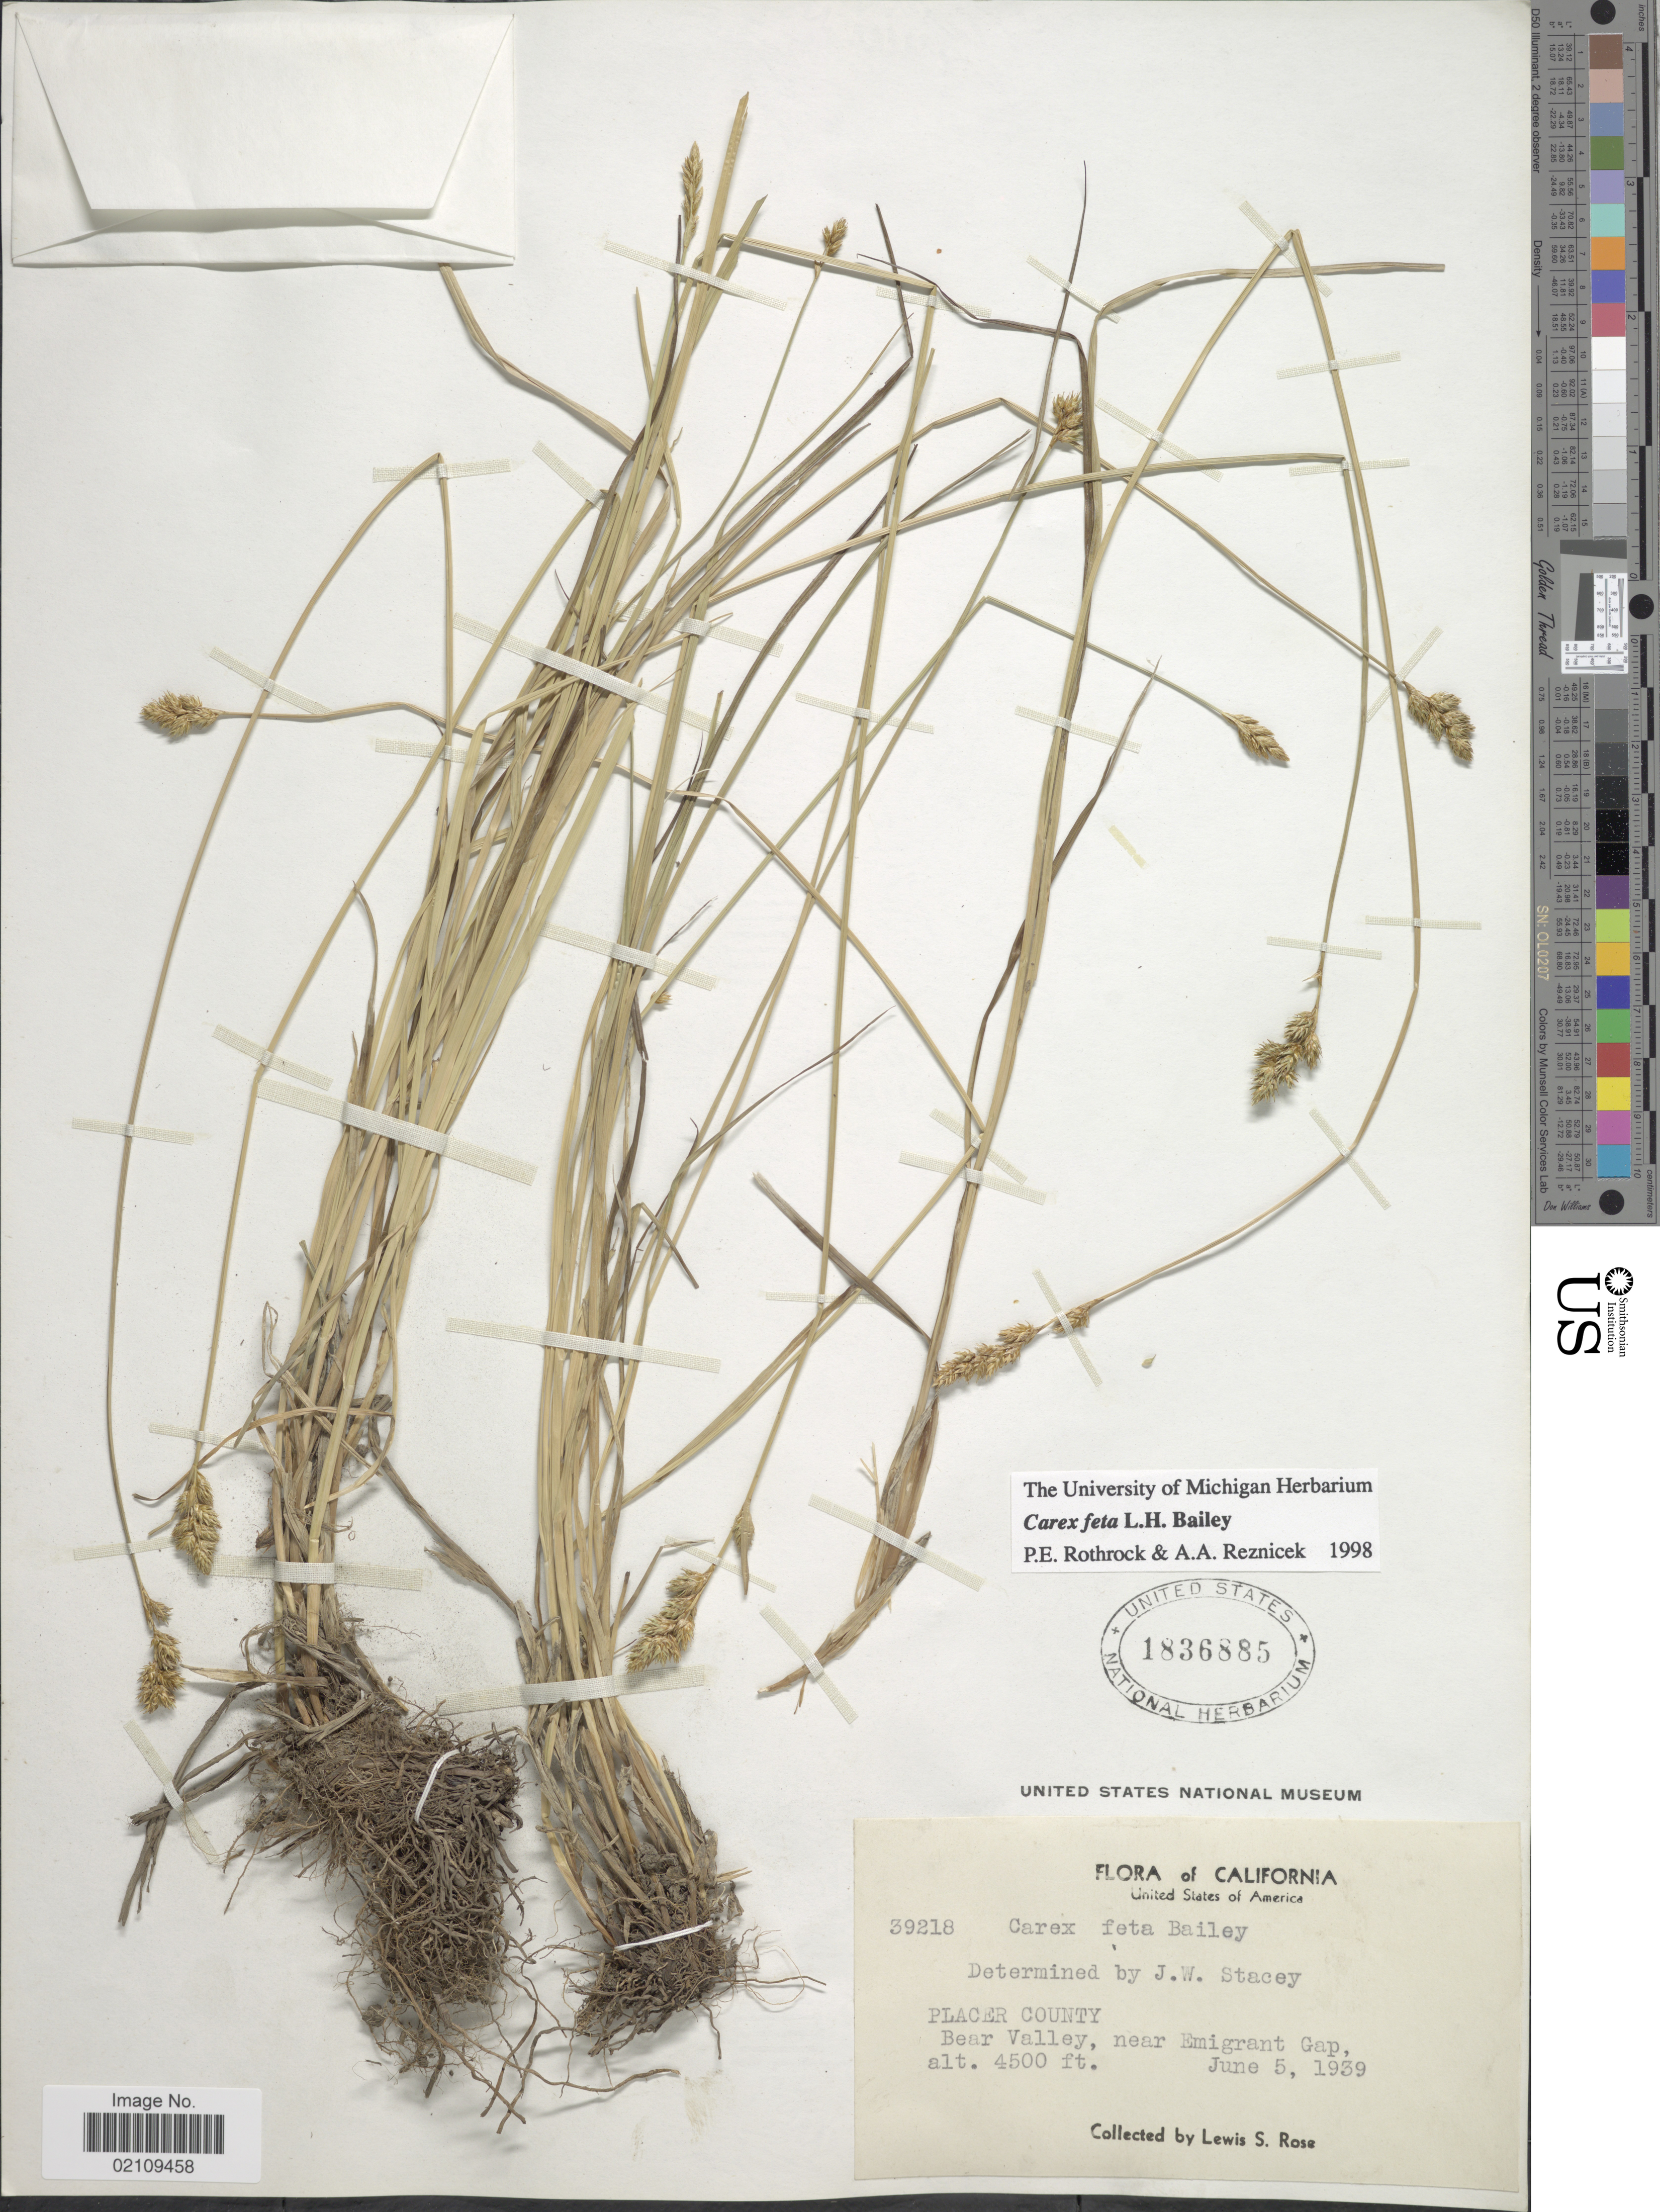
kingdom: Plantae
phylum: Tracheophyta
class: Liliopsida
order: Poales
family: Cyperaceae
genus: Carex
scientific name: Carex feta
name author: L.H. Bailey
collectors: L. S. Rose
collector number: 39218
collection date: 1939-06-05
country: United States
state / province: California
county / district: Placer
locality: Placer County, Bear Valley, near Emigrant Gap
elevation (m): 1372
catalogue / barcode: US 1836885